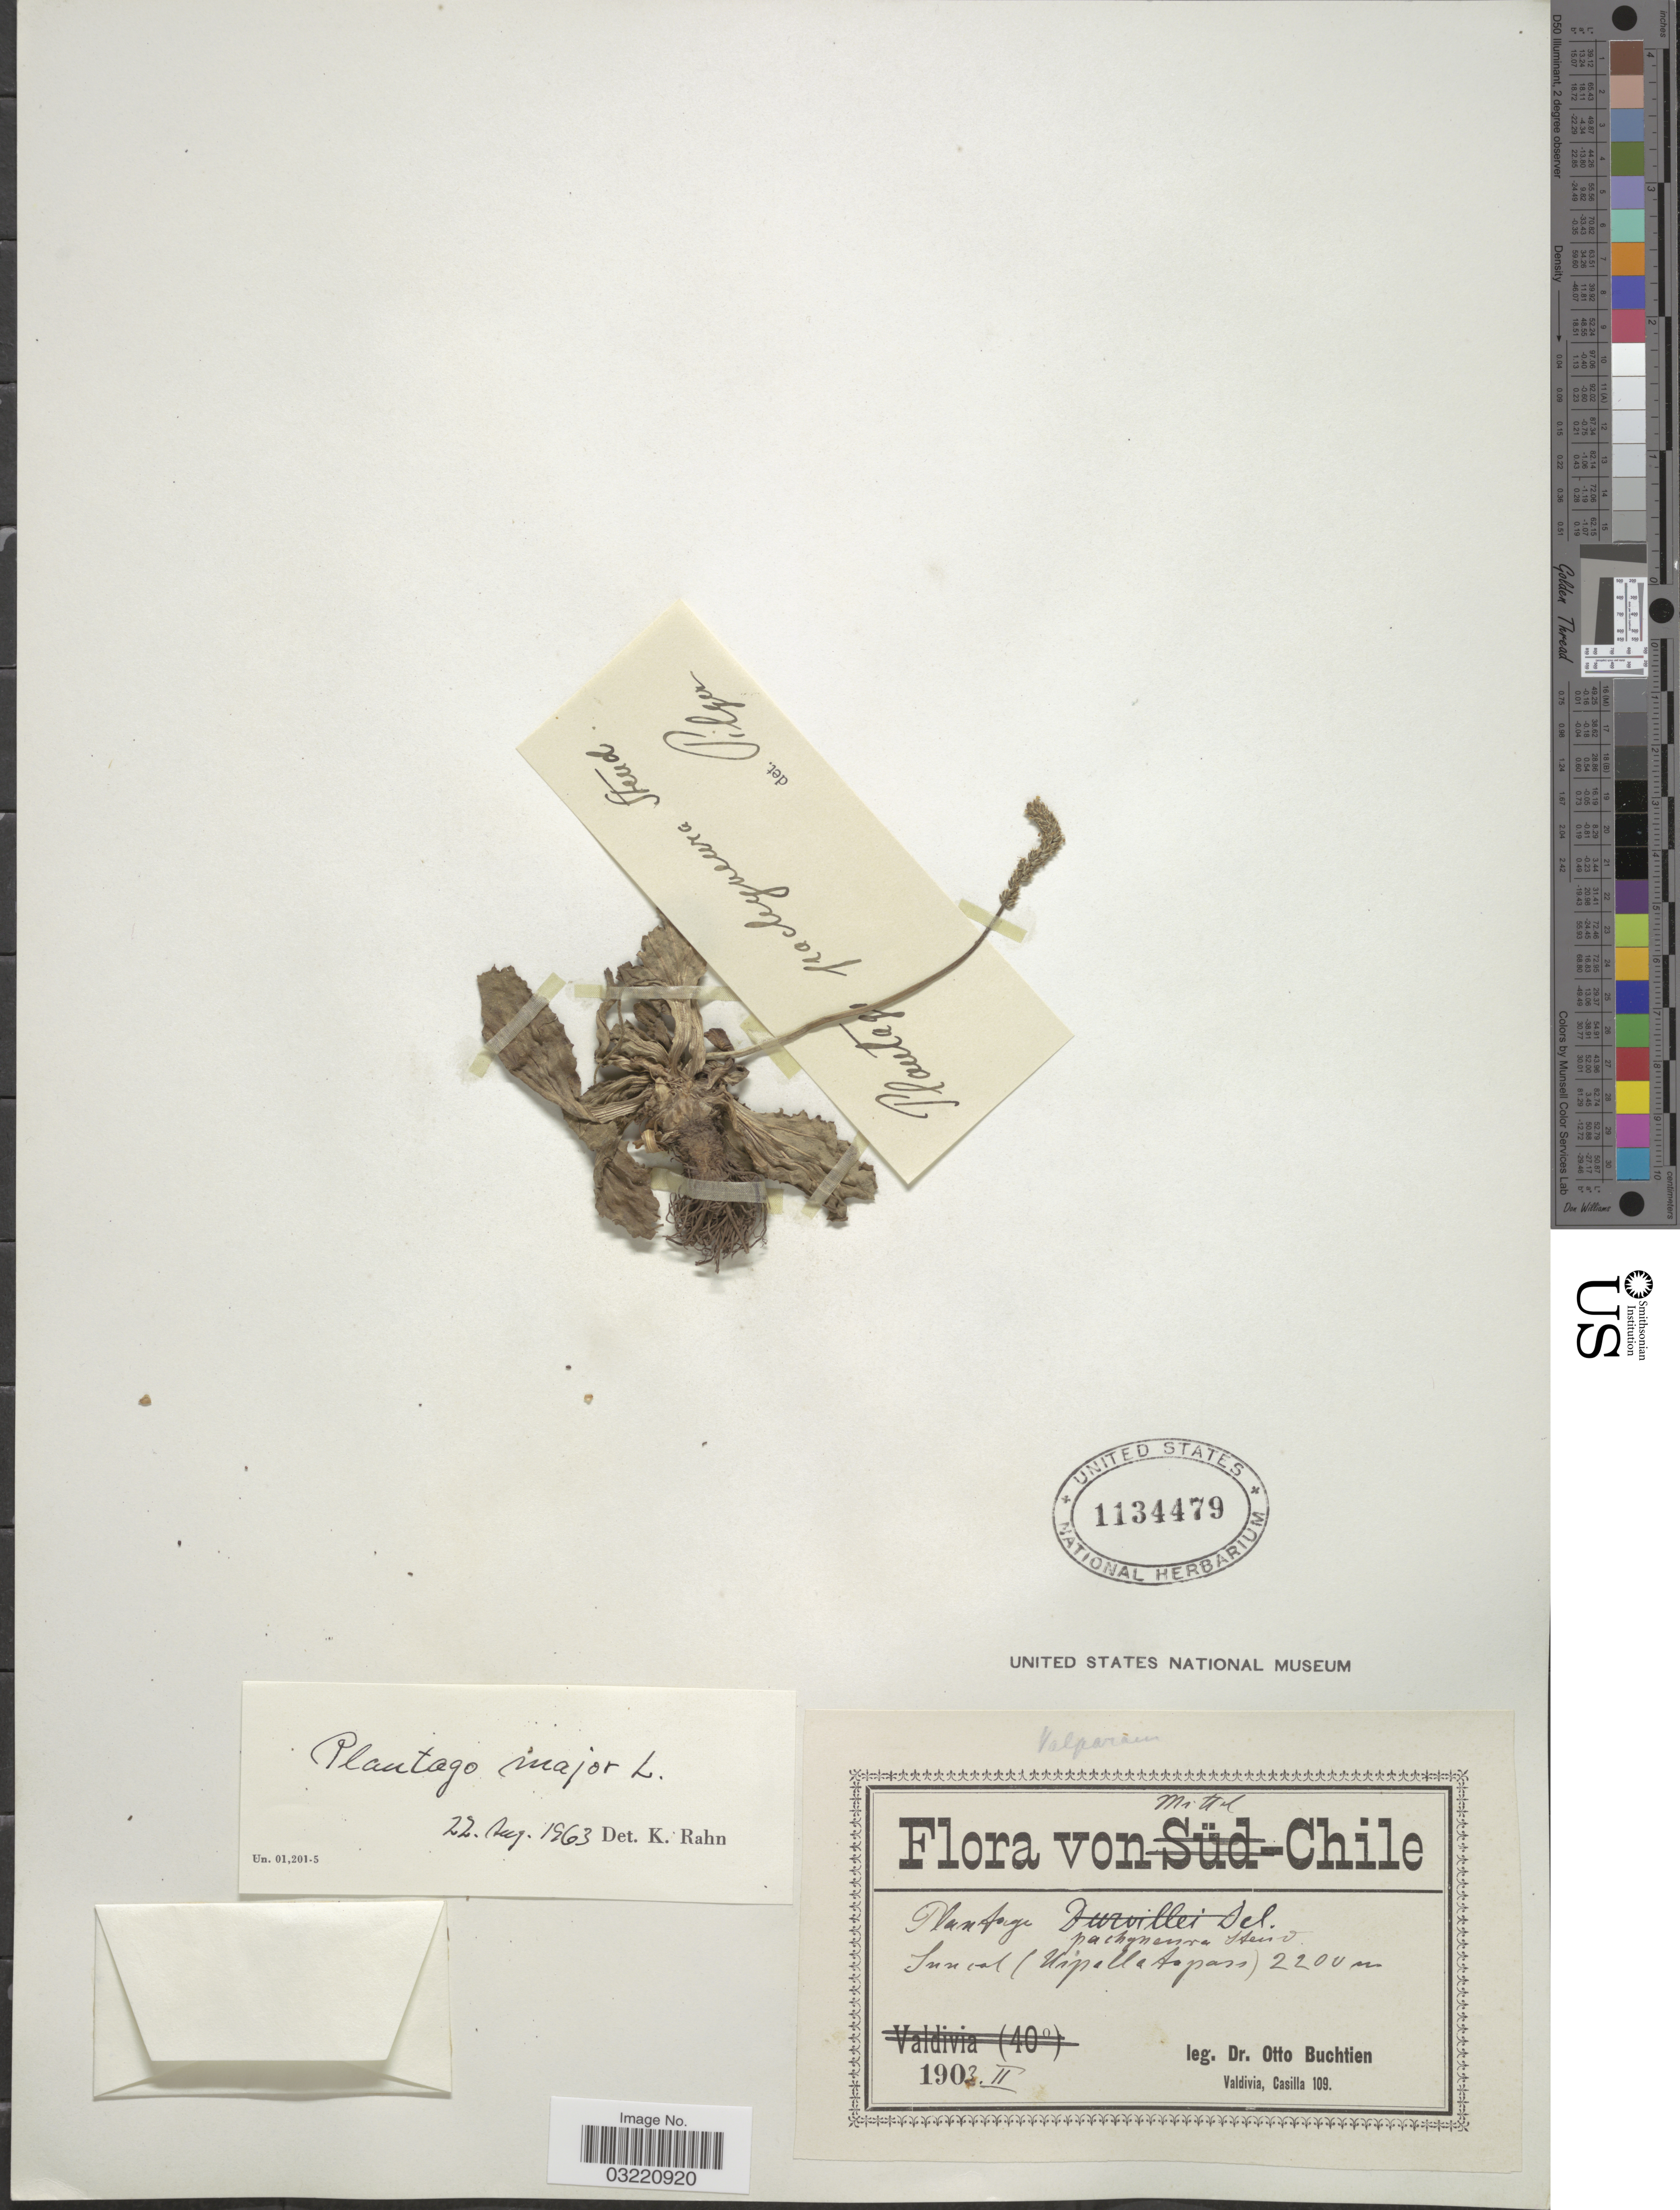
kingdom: Plantae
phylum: Tracheophyta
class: Magnoliopsida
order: Lamiales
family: Plantaginaceae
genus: Plantago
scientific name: Plantago major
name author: L.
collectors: O. Buchtien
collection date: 1903-02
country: Chile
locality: Suncal (Uspallatopass).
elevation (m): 2200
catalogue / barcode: US 1134479